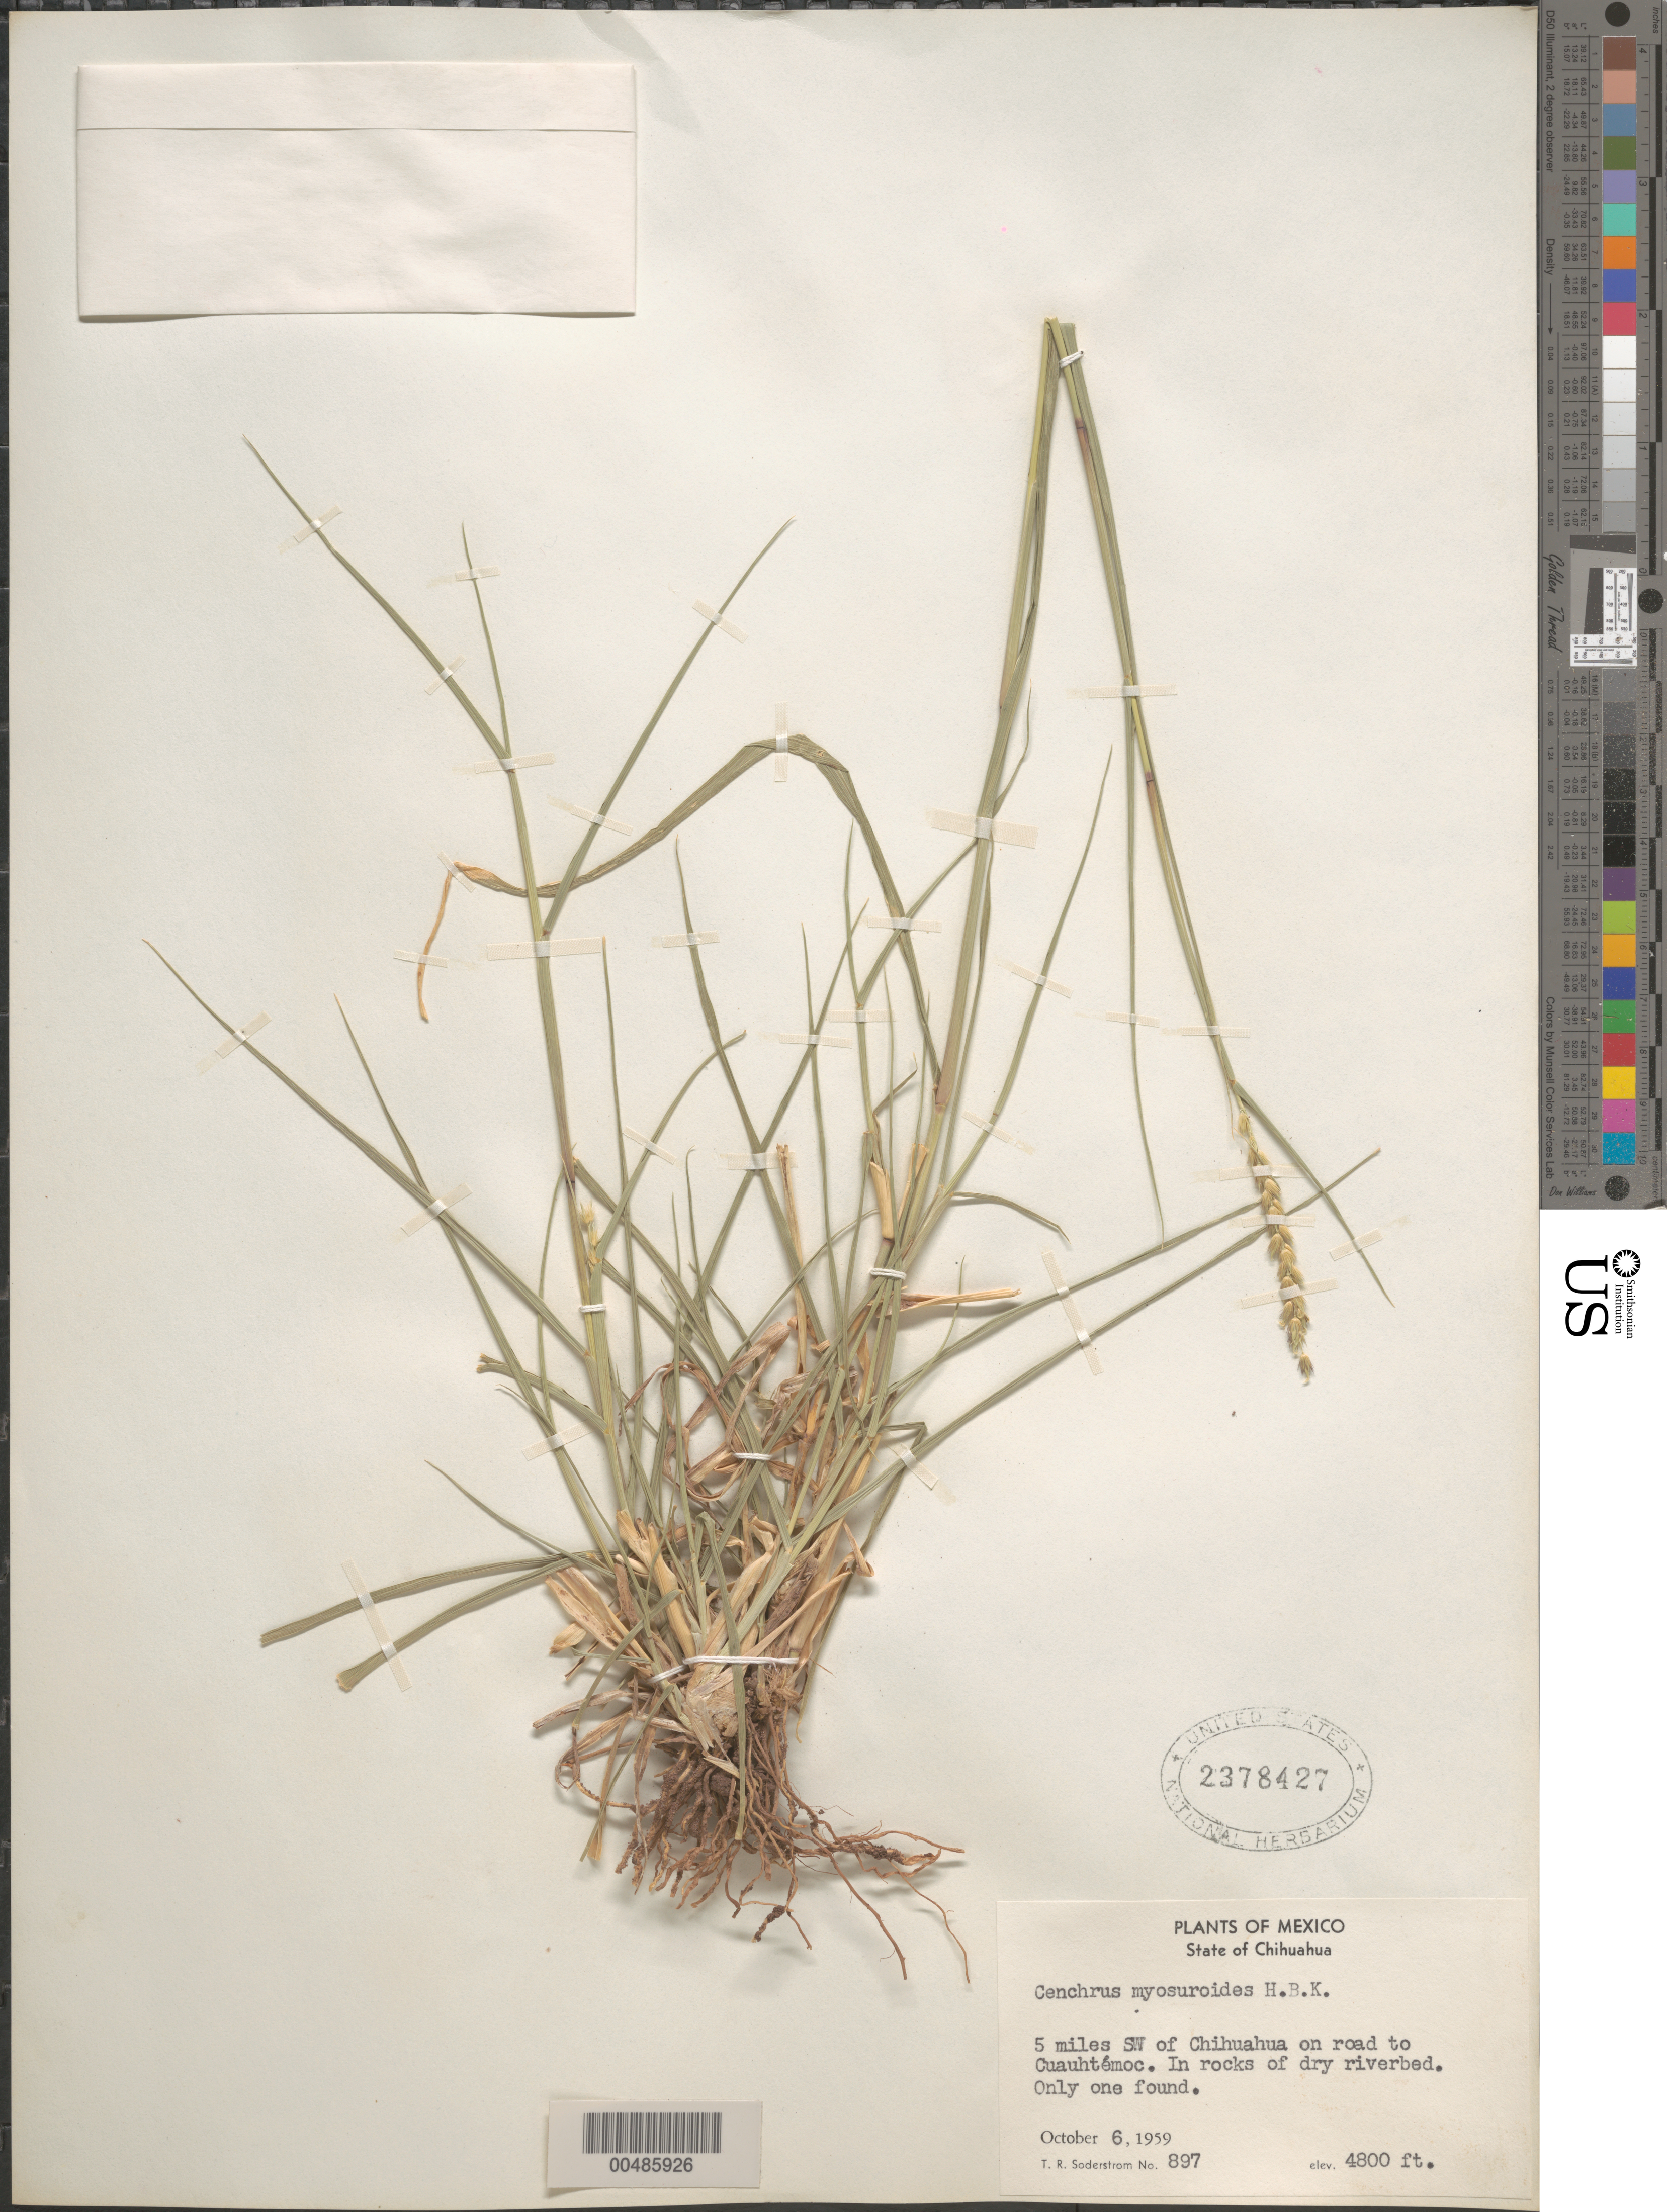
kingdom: Plantae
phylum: Tracheophyta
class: Liliopsida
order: Poales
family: Poaceae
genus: Cenchrus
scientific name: Cenchrus myosuroides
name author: Kunth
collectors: T. R. Soderstrom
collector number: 897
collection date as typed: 6 Oct 1959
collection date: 1959-10-06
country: Mexico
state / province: Chihuahua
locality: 5 mi SW of Chihuahua on road to Cuauhtémoc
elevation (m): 1463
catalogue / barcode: US 2378427